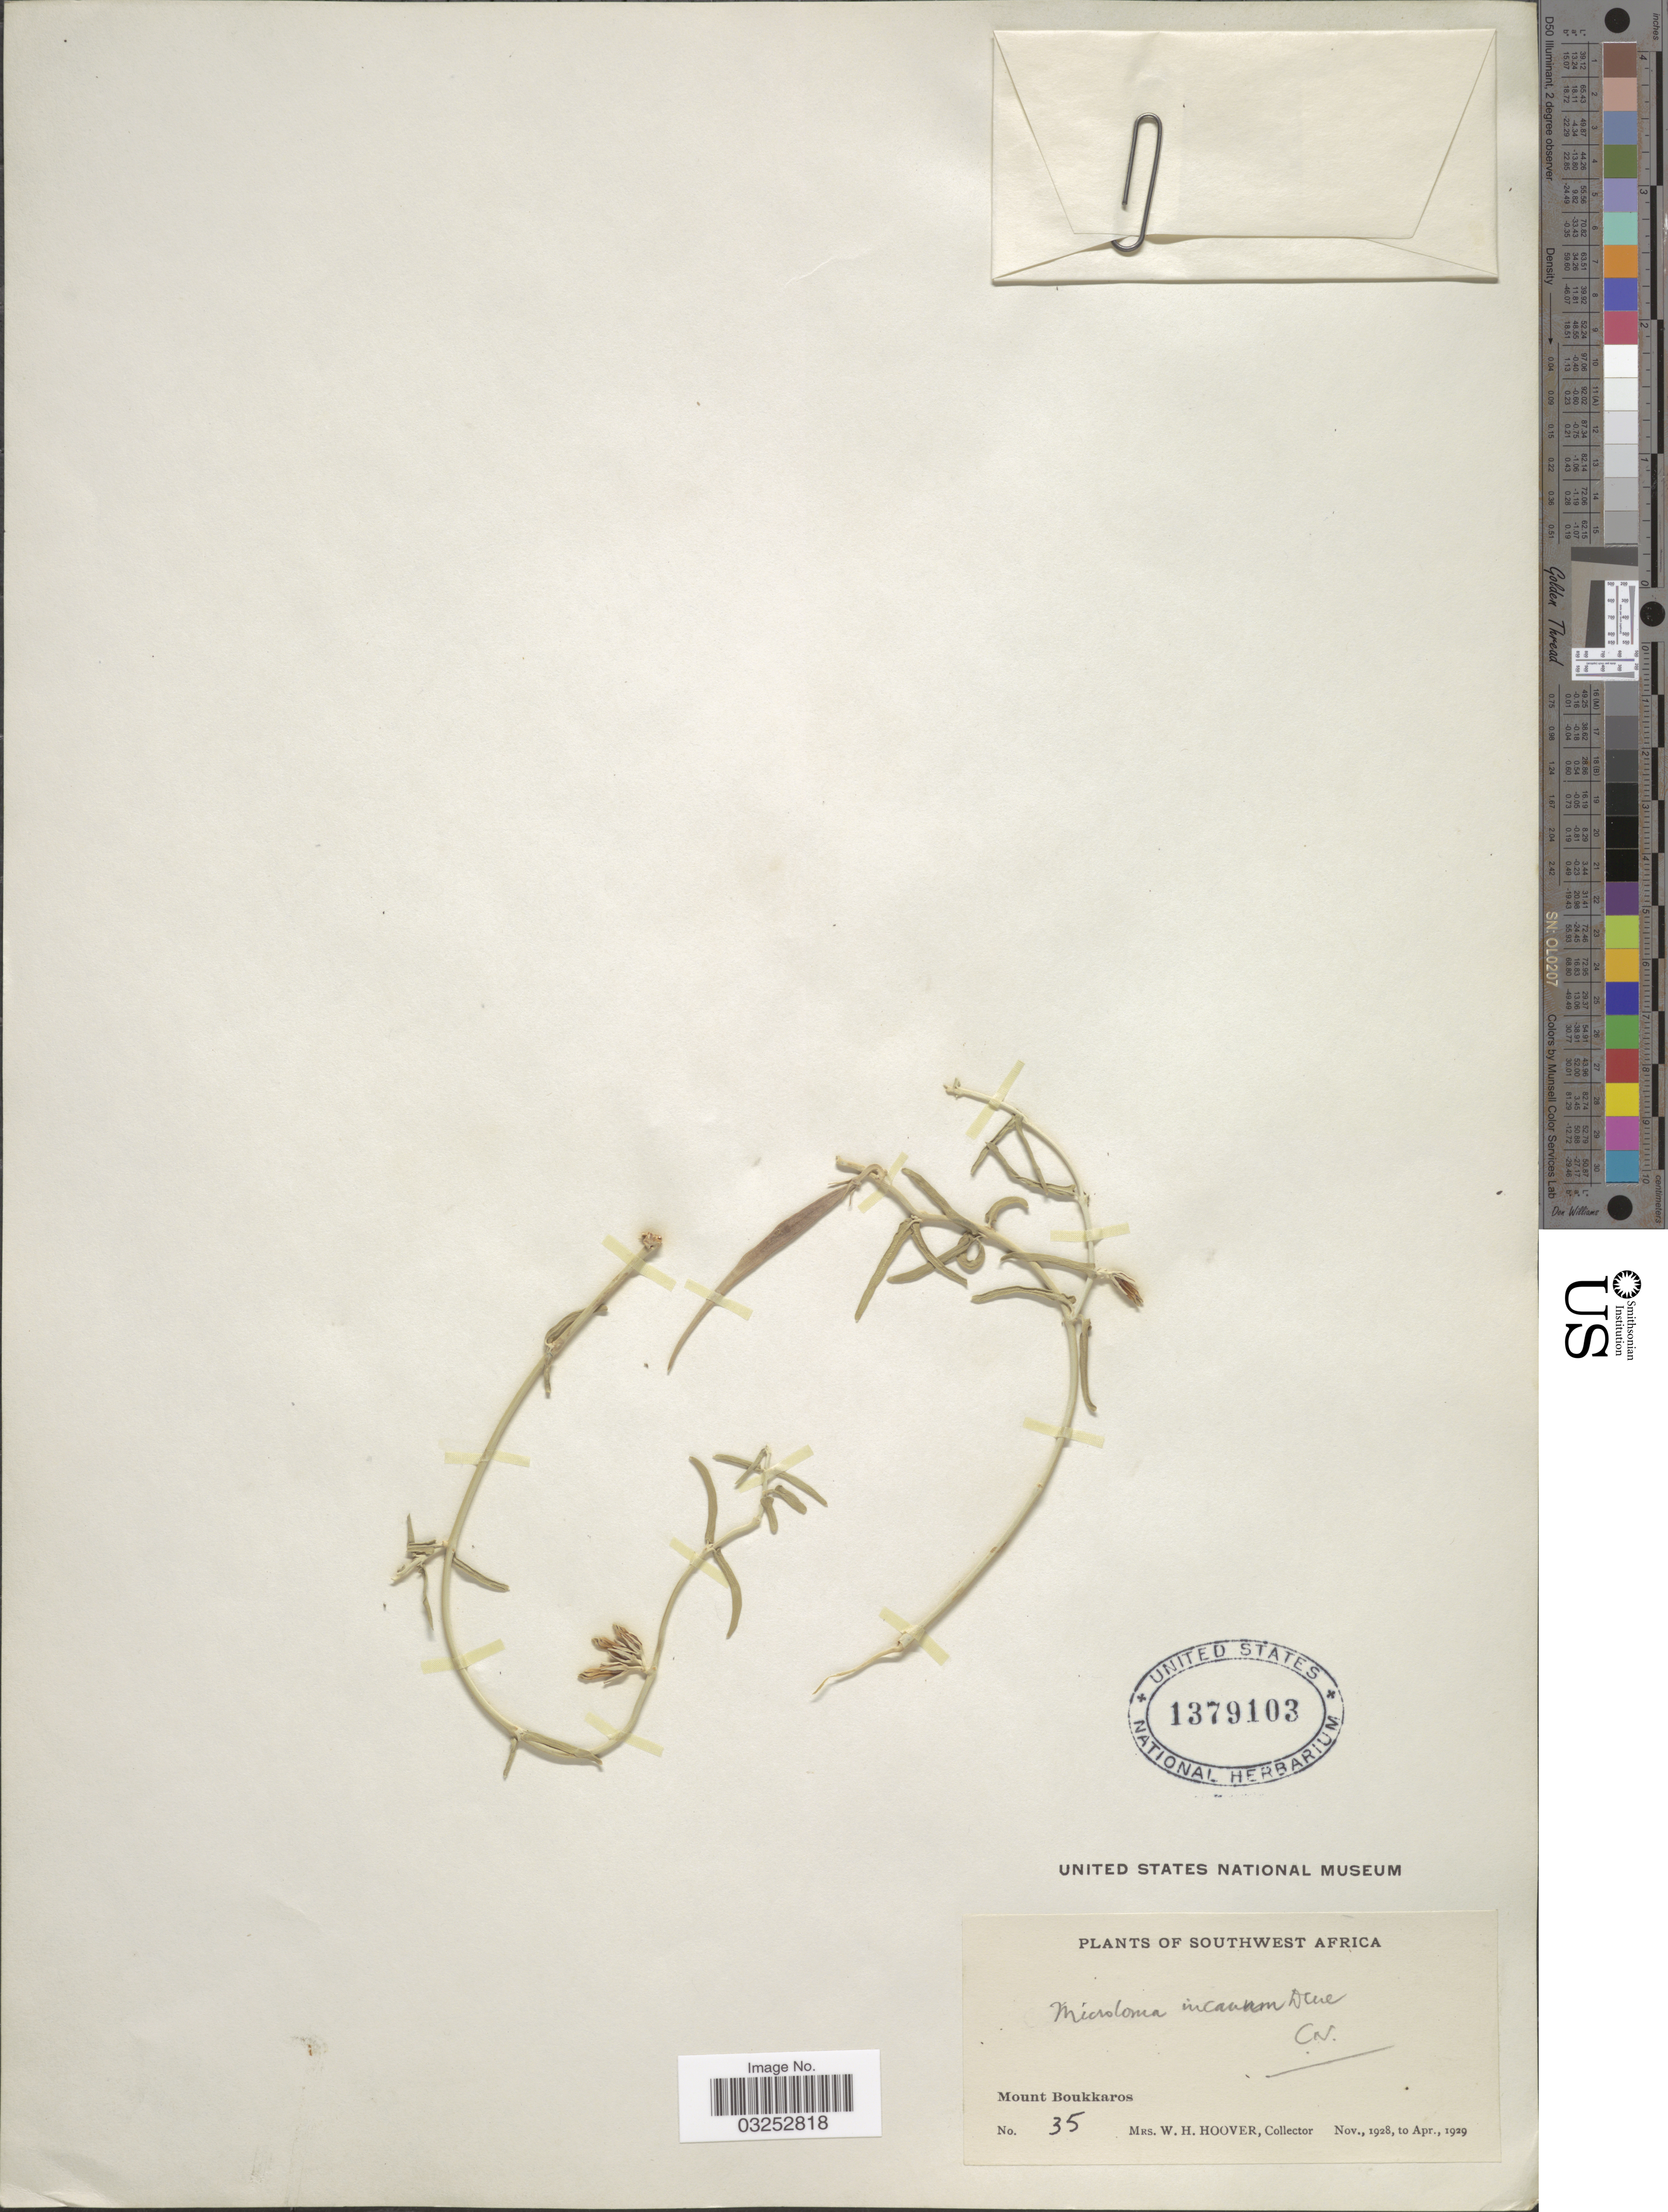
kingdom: Plantae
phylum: Tracheophyta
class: Magnoliopsida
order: Gentianales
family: Apocynaceae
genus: Microloma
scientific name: Microloma incanum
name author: Decne.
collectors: W. H. Hoover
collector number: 35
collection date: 1928-11/1929-04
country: Namibia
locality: Southwest Africa, Mount Boukkaros.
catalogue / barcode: US 1379103